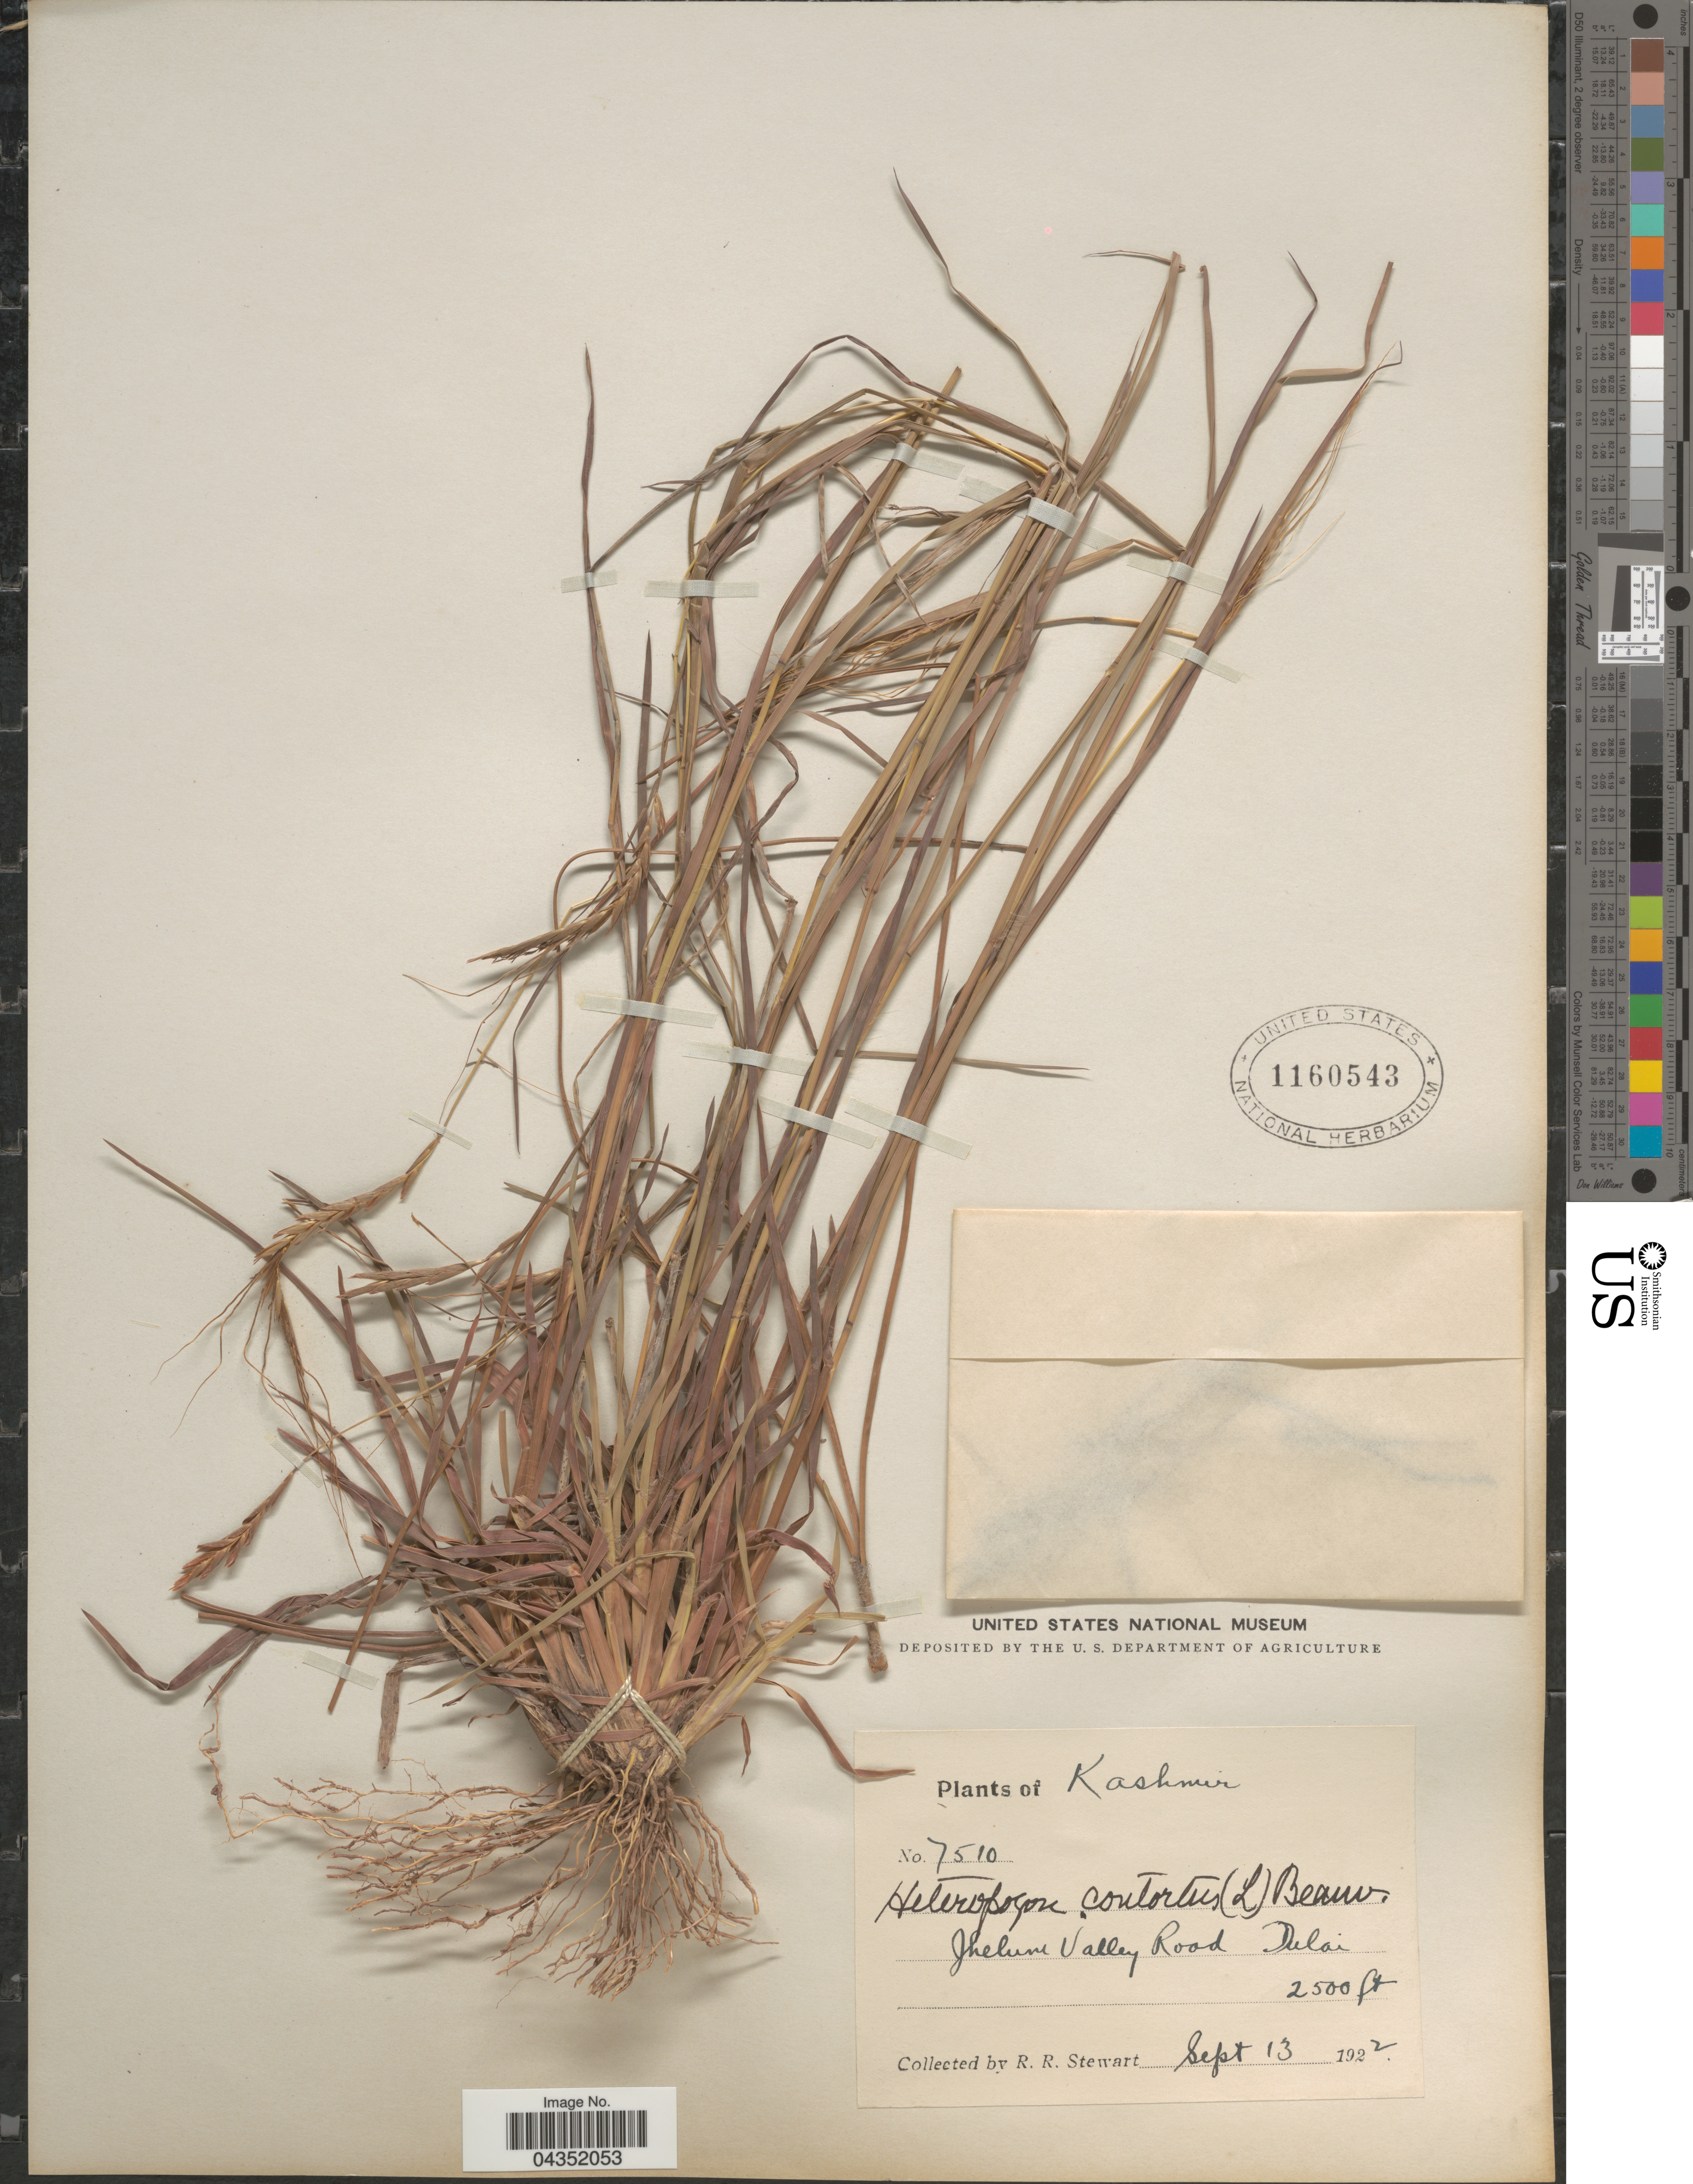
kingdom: Plantae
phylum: Tracheophyta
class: Liliopsida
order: Poales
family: Poaceae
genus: Heteropogon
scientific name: Heteropogon contortus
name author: (L.) P. Beauv. ex Roem. & Schult.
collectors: R. Stewart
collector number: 7510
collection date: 1922-09-13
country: Pakistan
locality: Kashmir. Jhelum Valley Road. Dulai.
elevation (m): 762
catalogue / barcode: US 1160543